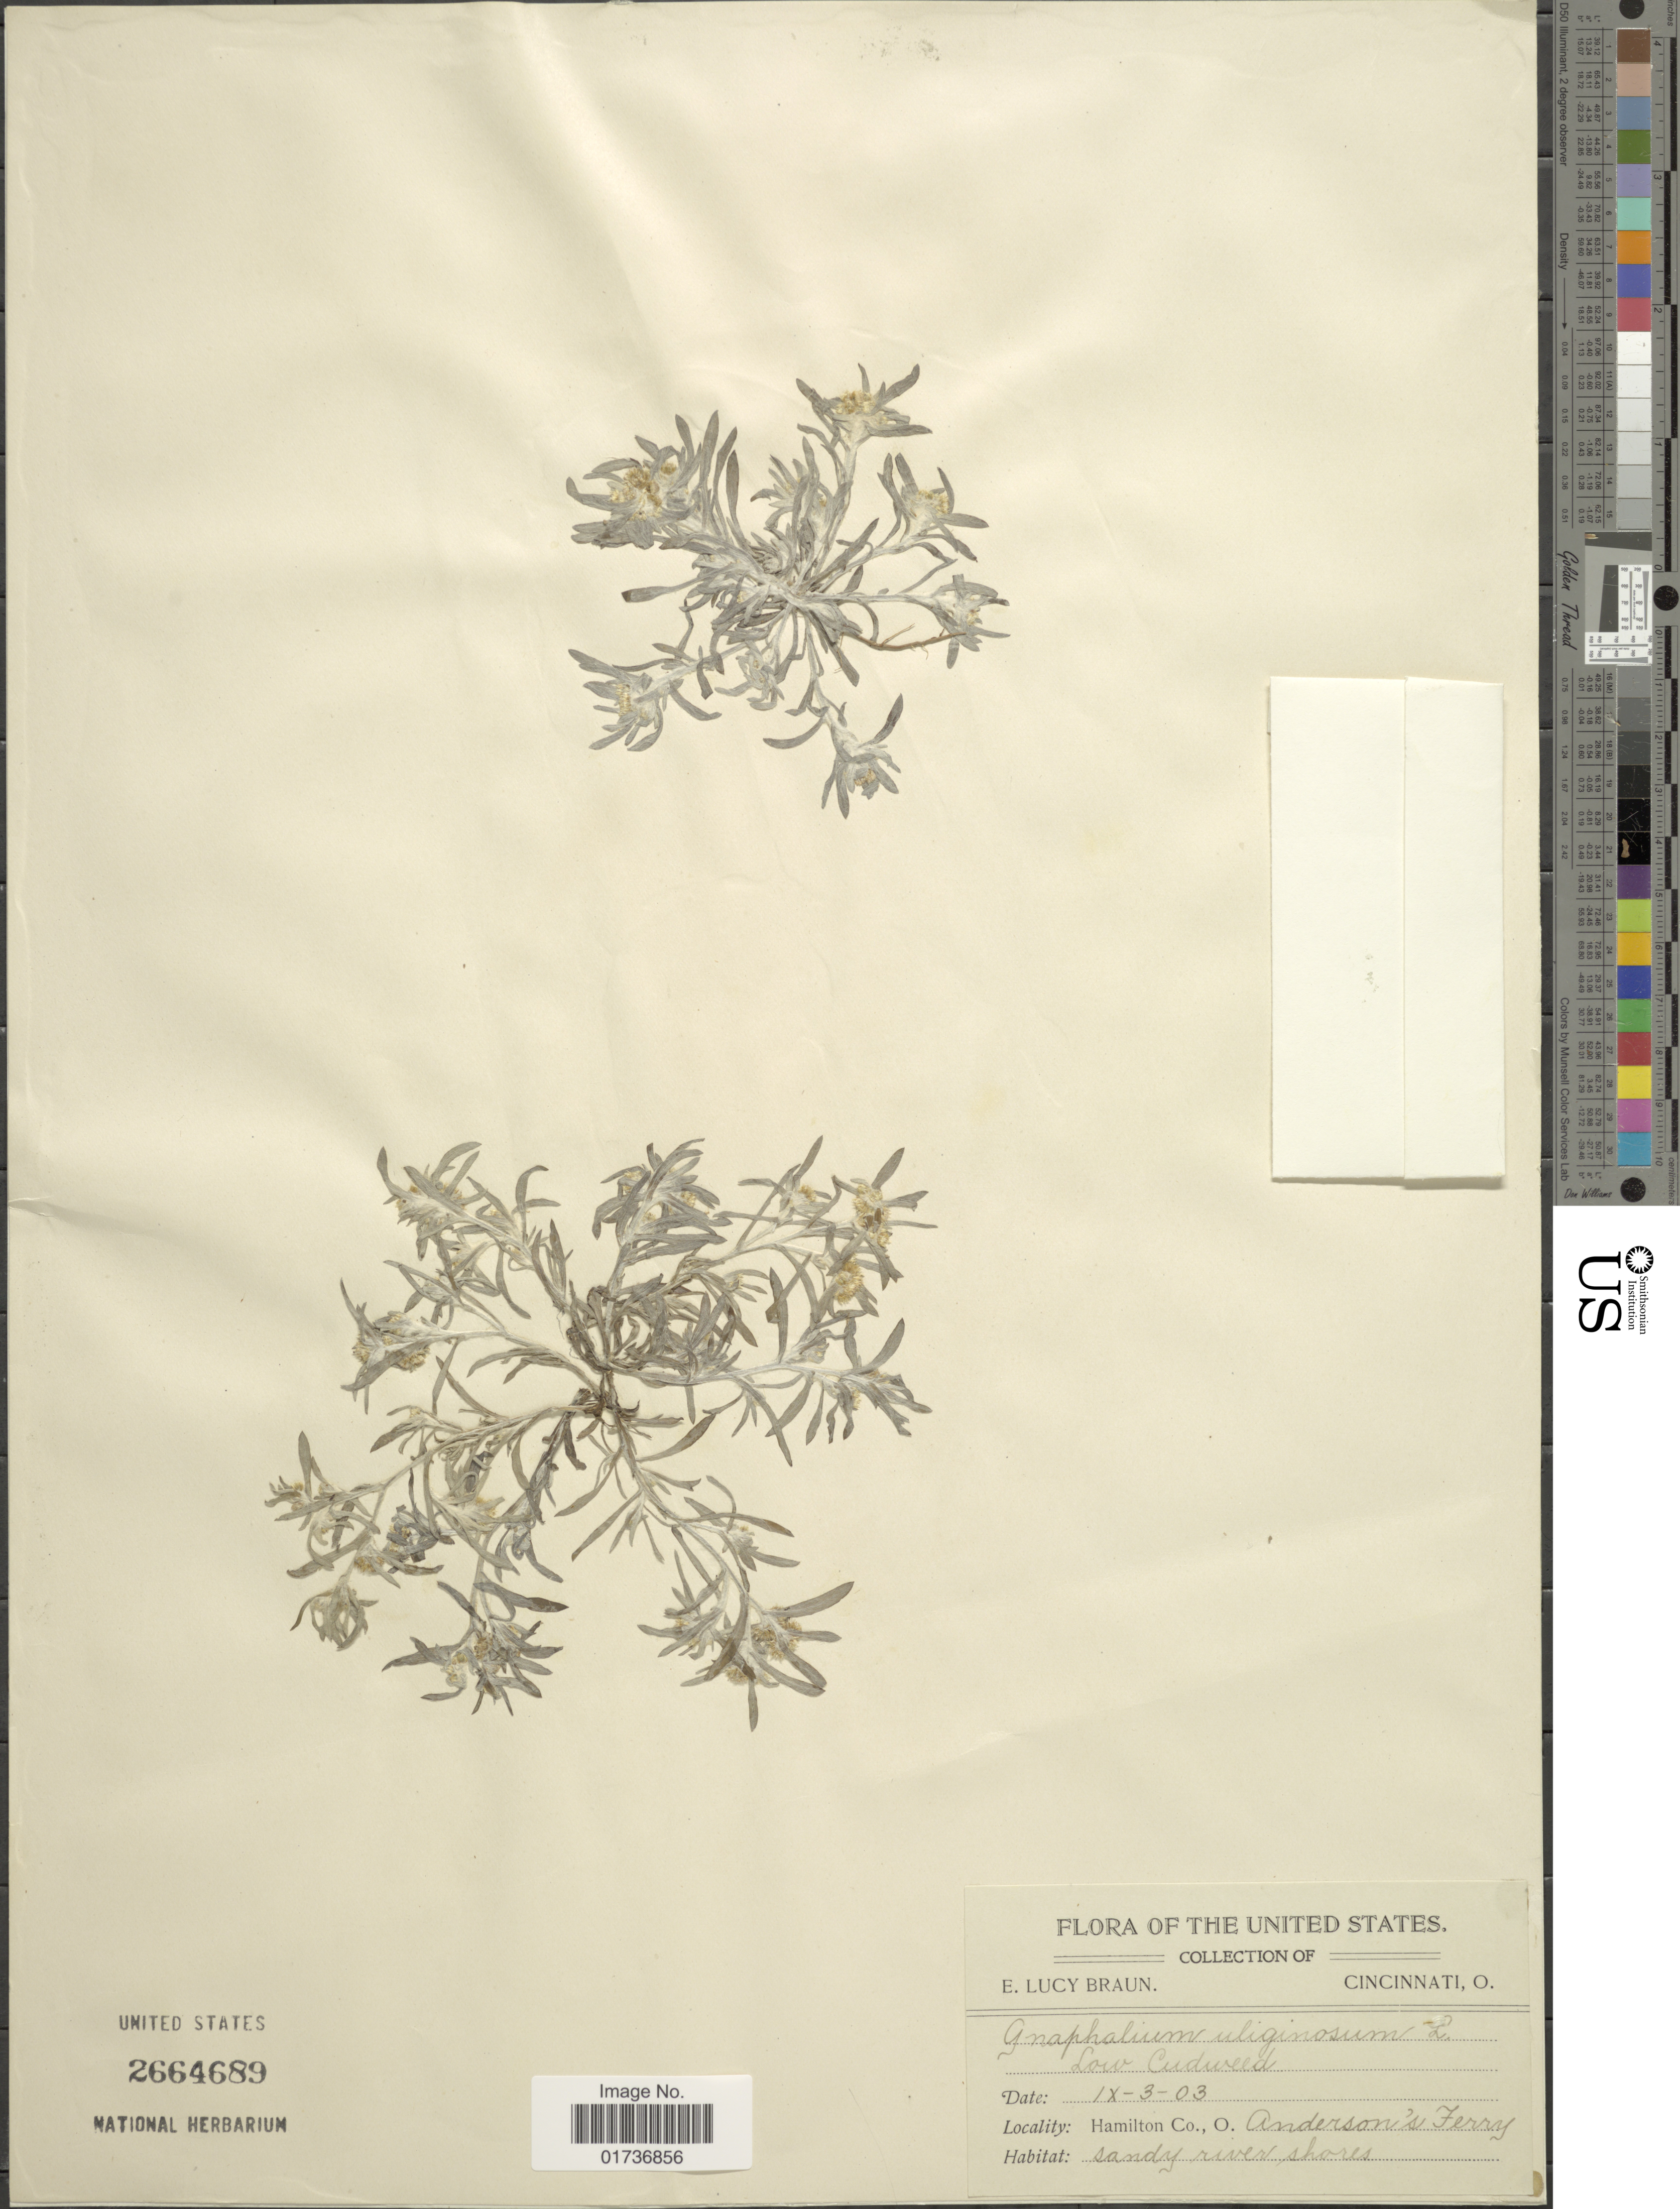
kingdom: Plantae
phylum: Tracheophyta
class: Magnoliopsida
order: Asterales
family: Asteraceae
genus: Gnaphalium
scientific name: Gnaphalium uliginosum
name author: L.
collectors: E. L. Braun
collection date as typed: Transcribed d/m/y: 3/9/3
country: United States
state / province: Ohio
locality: Hamilton Co., Anderson Ferry, sandy river shores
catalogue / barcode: US 2664689